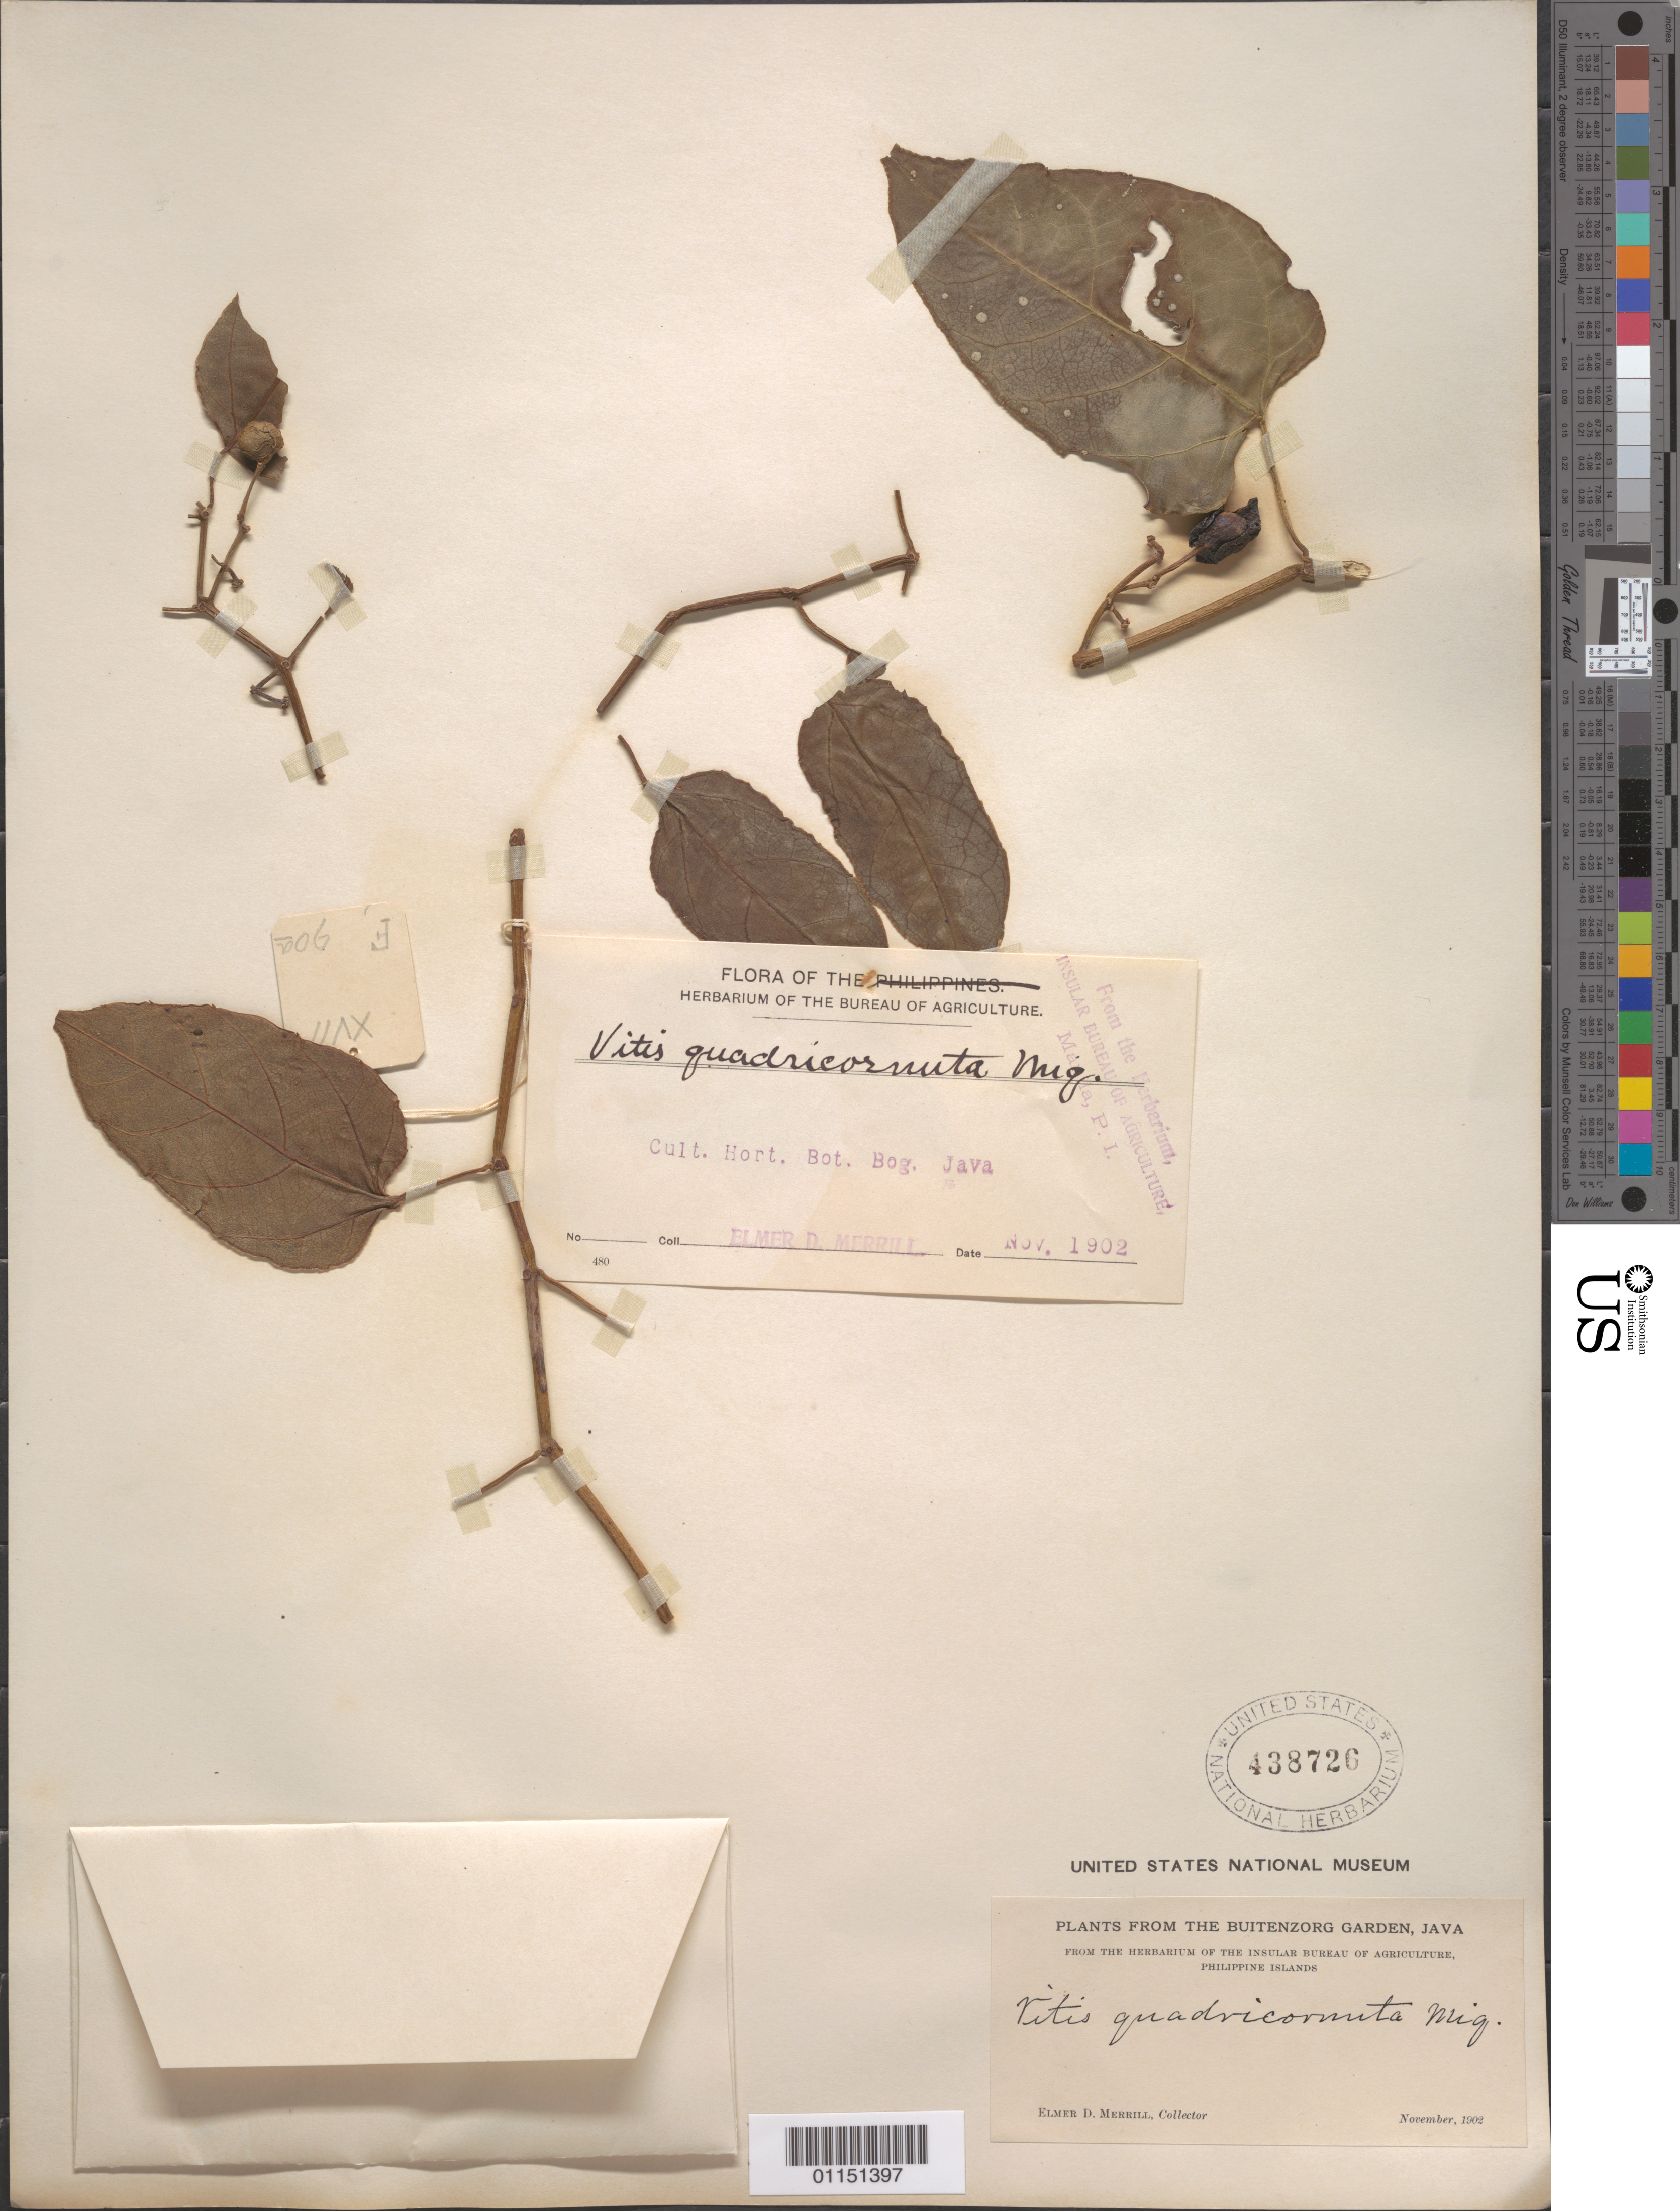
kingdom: Plantae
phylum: Tracheophyta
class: Magnoliopsida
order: Vitales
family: Vitaceae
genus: Vitis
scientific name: Vitis quadricornuta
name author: Miq.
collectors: E. D. Merrill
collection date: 1902-11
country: Indonesia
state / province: Java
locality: Buitenzorg Garden.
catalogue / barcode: US 438726